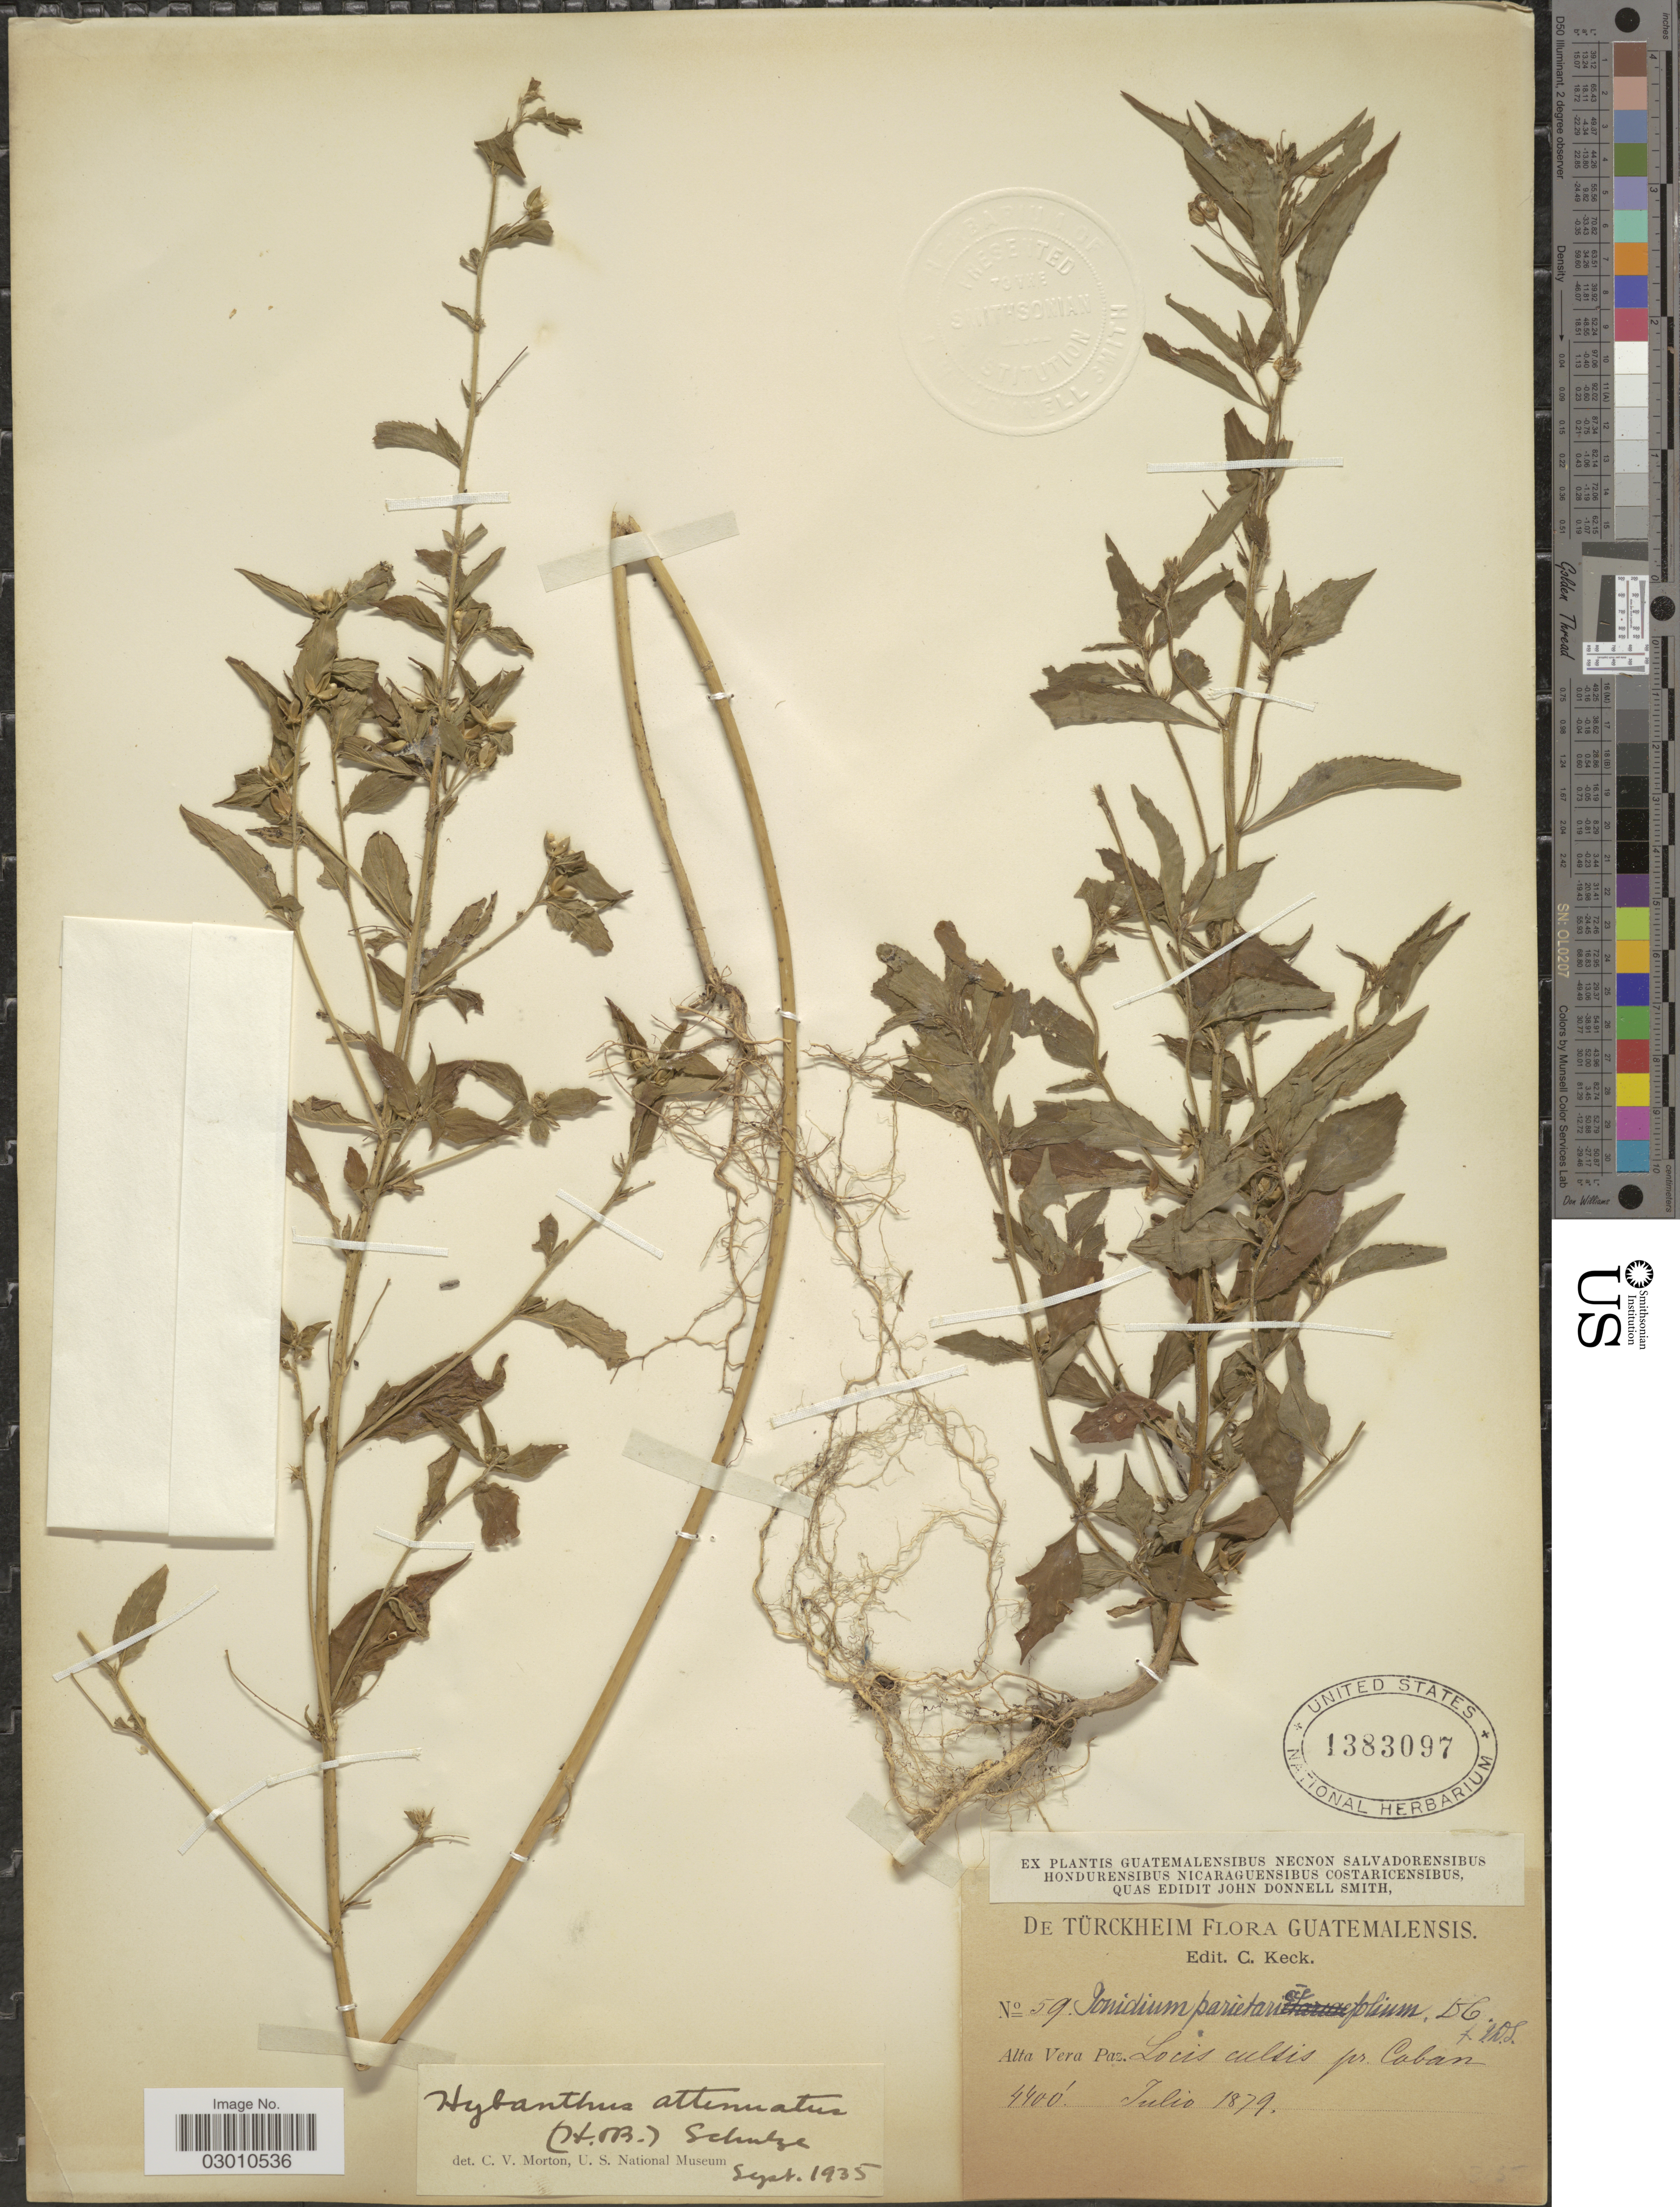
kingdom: Plantae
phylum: Tracheophyta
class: Magnoliopsida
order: Malpighiales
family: Violaceae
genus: Pombalia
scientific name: Pombalia attenuata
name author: (Humb. & Bonpl. ex Willd.) Paula-Souza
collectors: -. De Türckheim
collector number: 59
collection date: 1879-07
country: Guatemala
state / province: Alta Verapaz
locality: Locis cultis pr. Coban.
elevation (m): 1341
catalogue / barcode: US 1383097